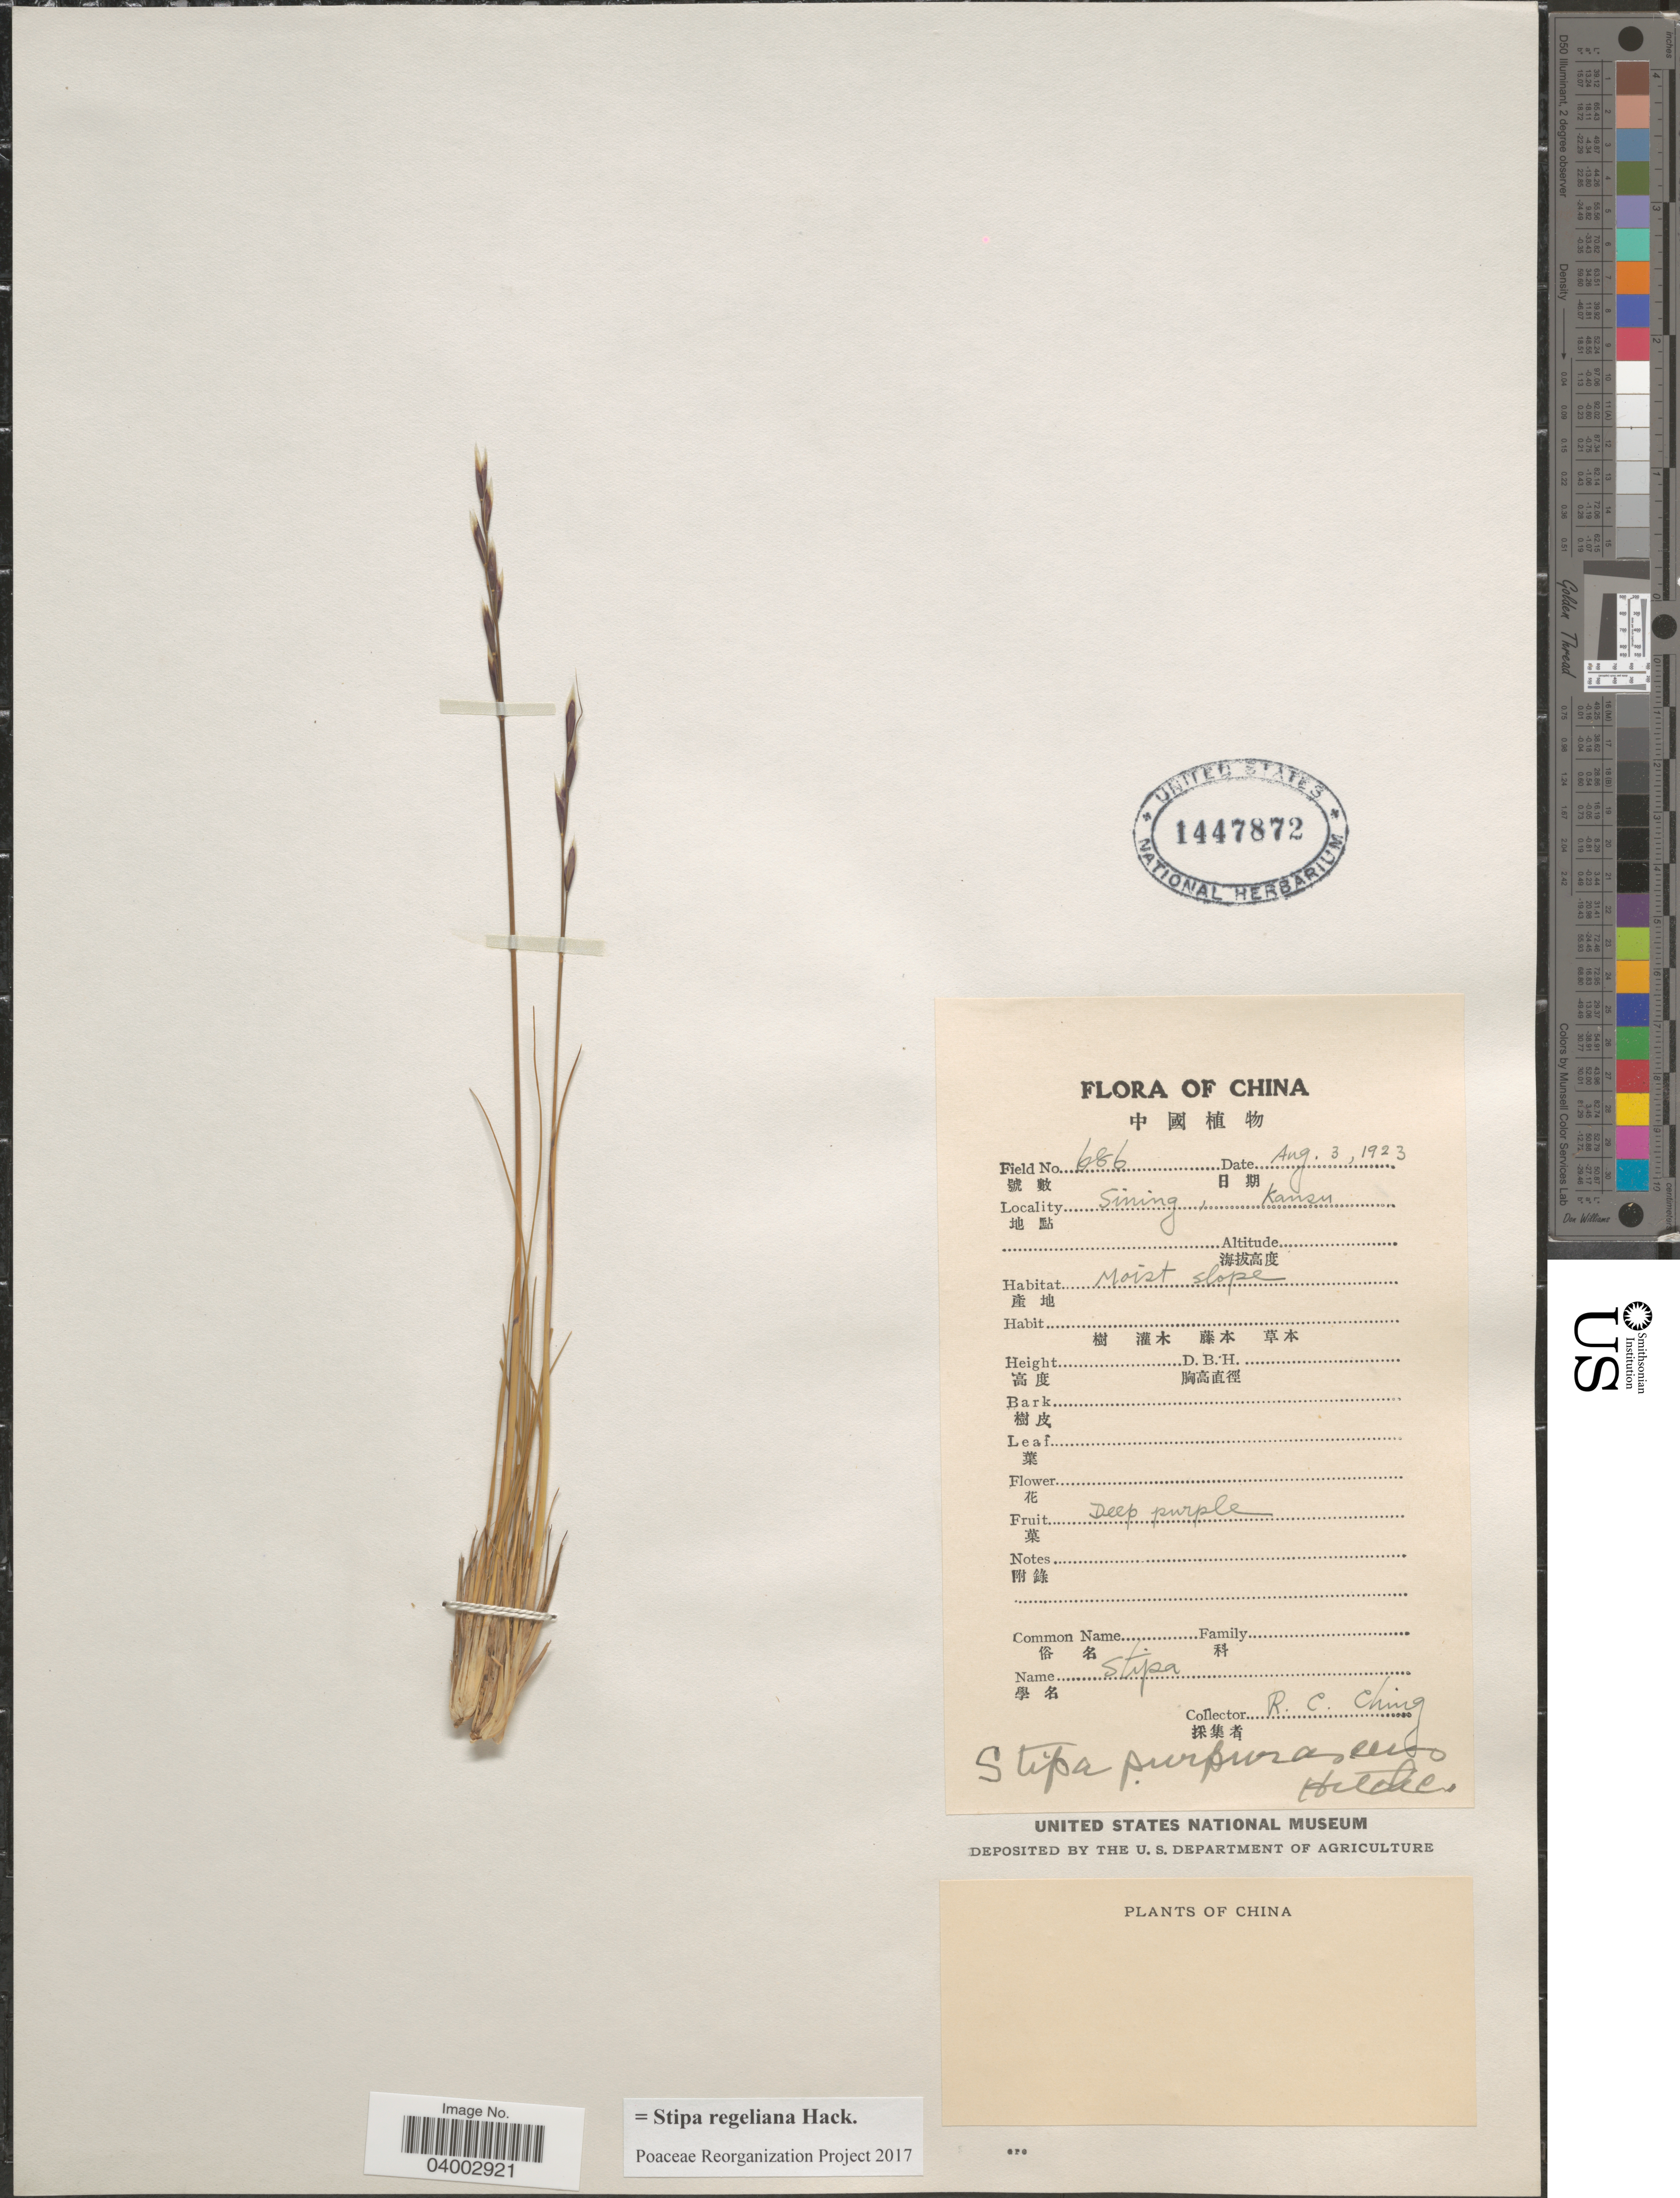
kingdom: Plantae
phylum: Tracheophyta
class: Liliopsida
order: Poales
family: Poaceae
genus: Stipa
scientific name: Stipa regeliana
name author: Hack.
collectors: R. C. Ching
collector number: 686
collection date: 1923-08-03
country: China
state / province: Gansu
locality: Sining, Kansu.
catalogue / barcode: US 1447872